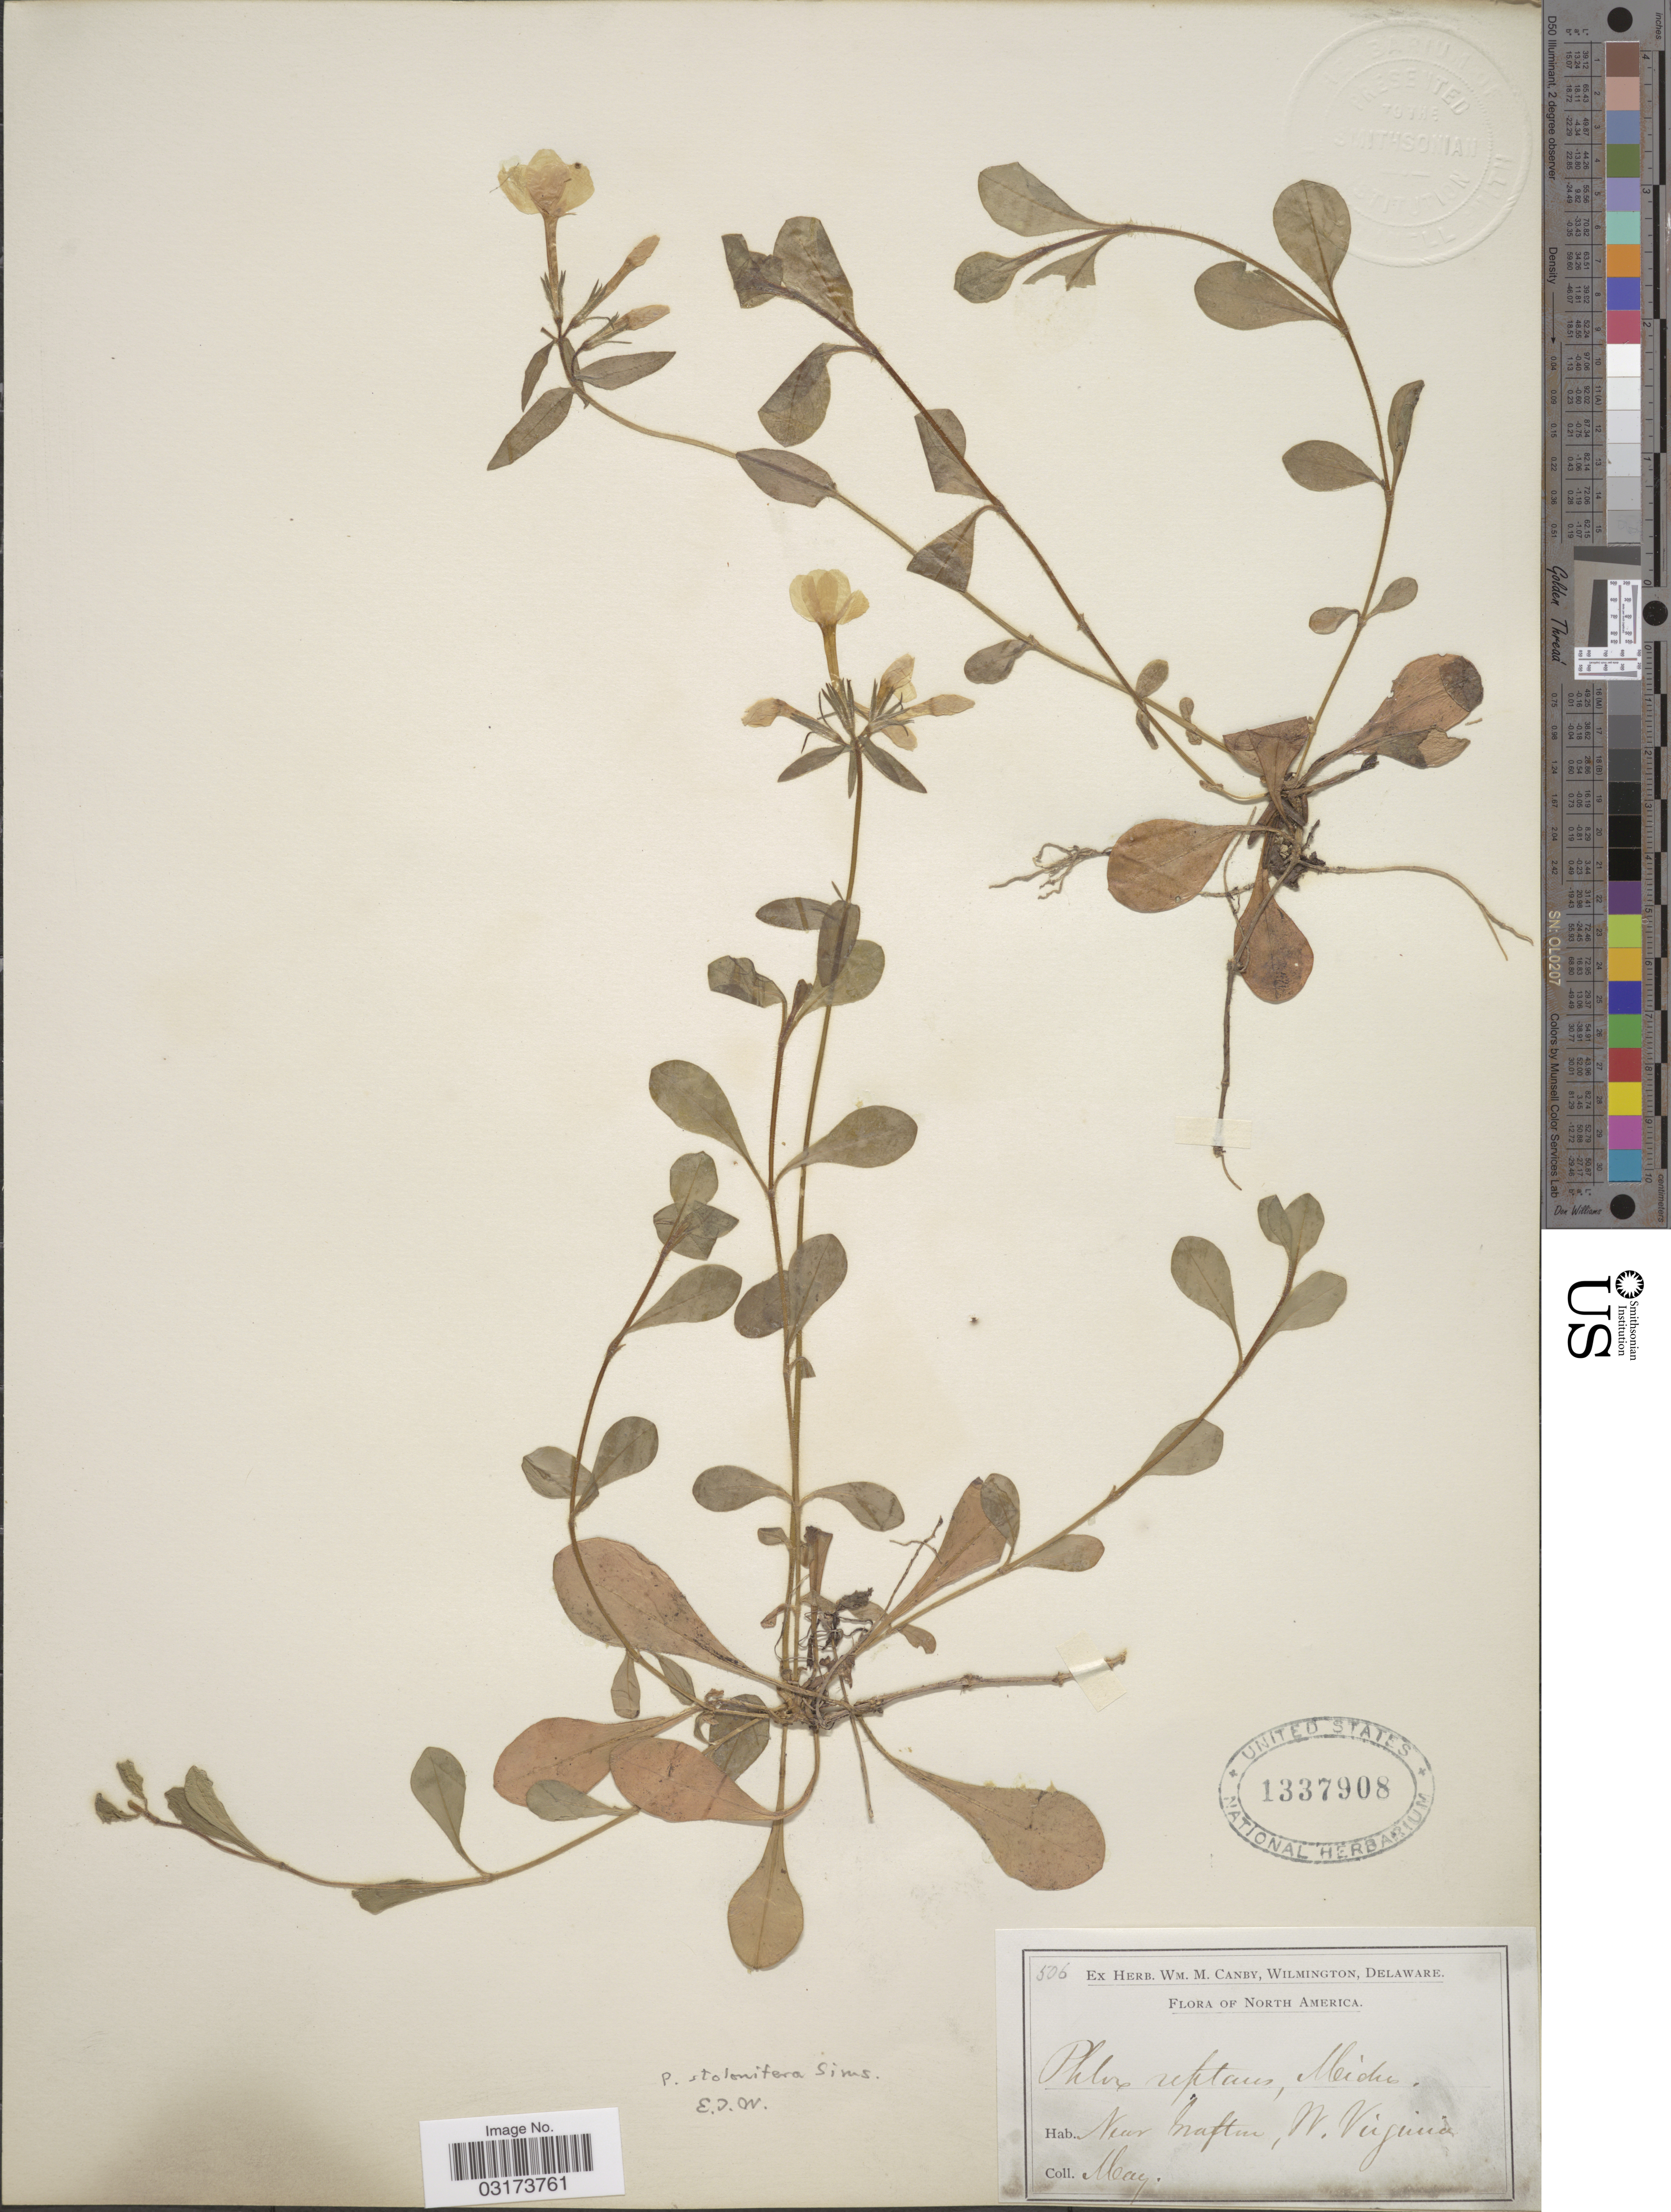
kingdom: Plantae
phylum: Tracheophyta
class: Magnoliopsida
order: Ericales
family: Polemoniaceae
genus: Phlox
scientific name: Phlox stolonifera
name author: Sims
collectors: ex herb. W.M. Canby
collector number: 506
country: United States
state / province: West Virginia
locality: Near Grafton.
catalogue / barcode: US 1337908